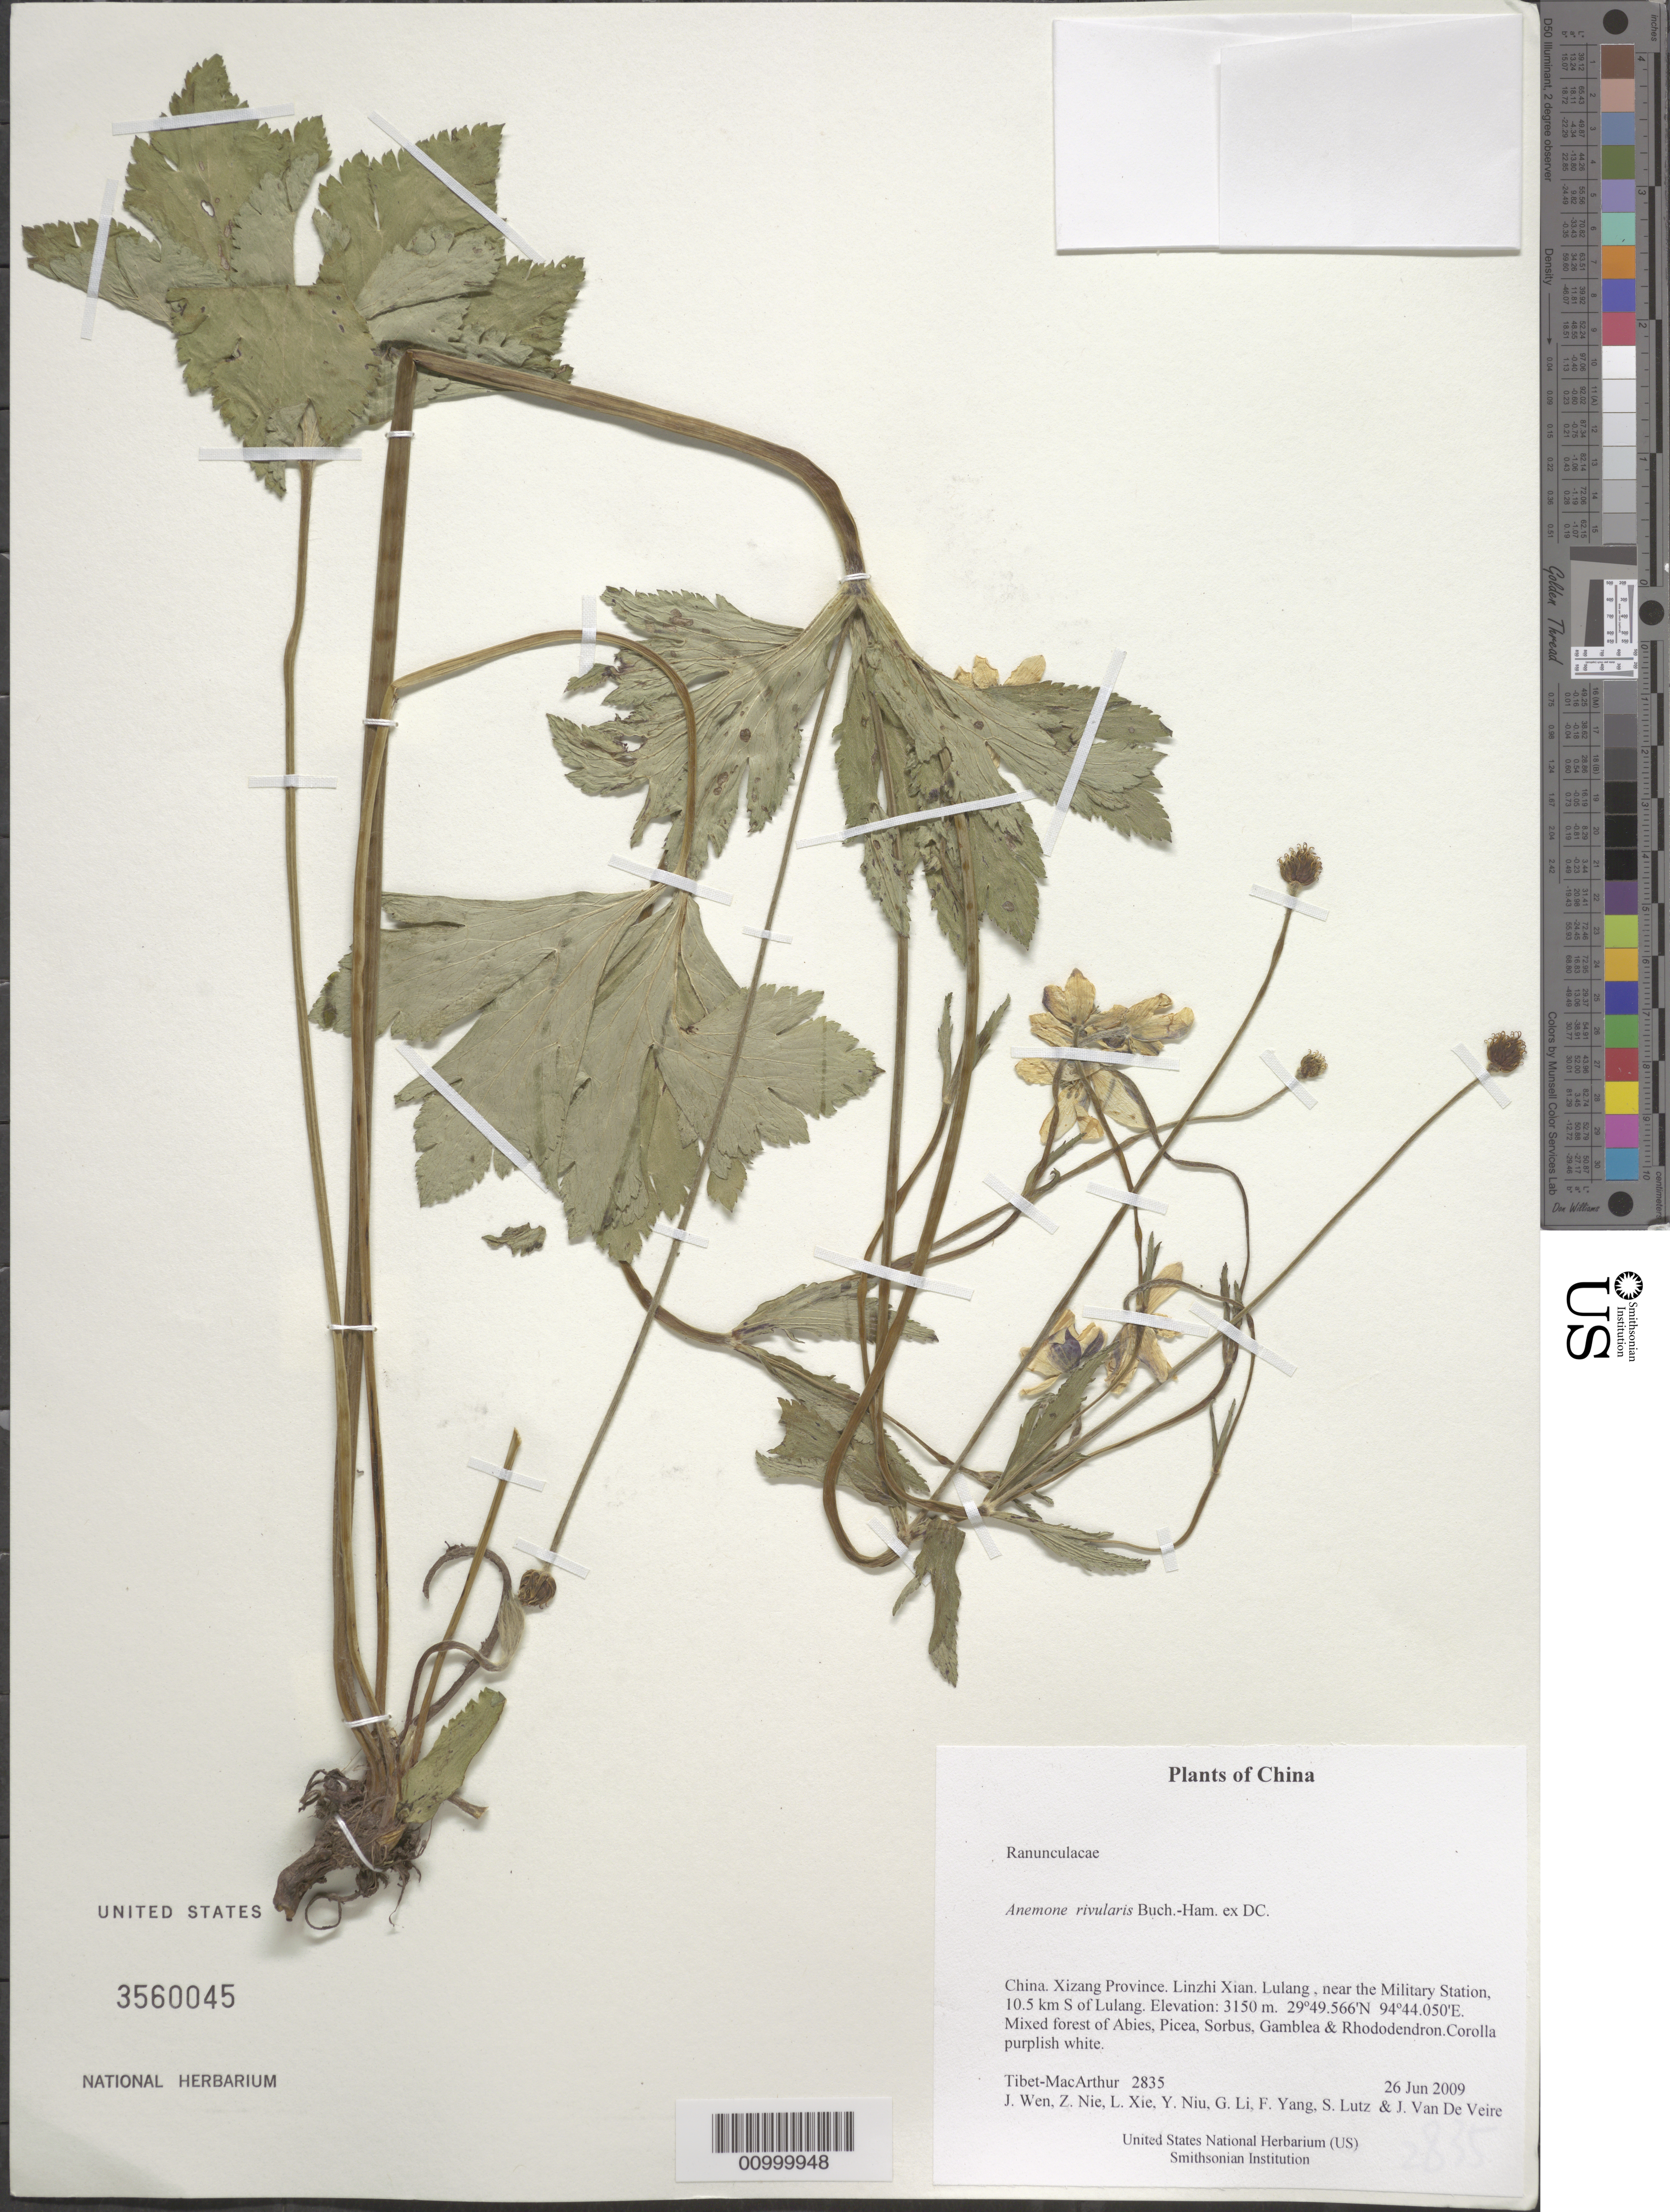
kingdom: Plantae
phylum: Tracheophyta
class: Magnoliopsida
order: Ranunculales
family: Ranunculaceae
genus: Anemone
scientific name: Anemone rivularis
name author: Buch.-Ham. ex DC.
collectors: Tibet-MacArthur, J. Wen, Z. Nie, L. Xie, Y. Niu, G. Li, F. Yang, S. Lutz & J. Van De Veire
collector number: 2835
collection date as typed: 26 Jun 2009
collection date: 2009-06-26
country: China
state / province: Xizang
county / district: Linzhi Xian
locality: Lulang , near the Military Station, 10.5 km S of Lulang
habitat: Mixed forest of Abies, Picea, Sorbus, Gamblea & Rhododendron.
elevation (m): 3150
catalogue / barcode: US 3560045